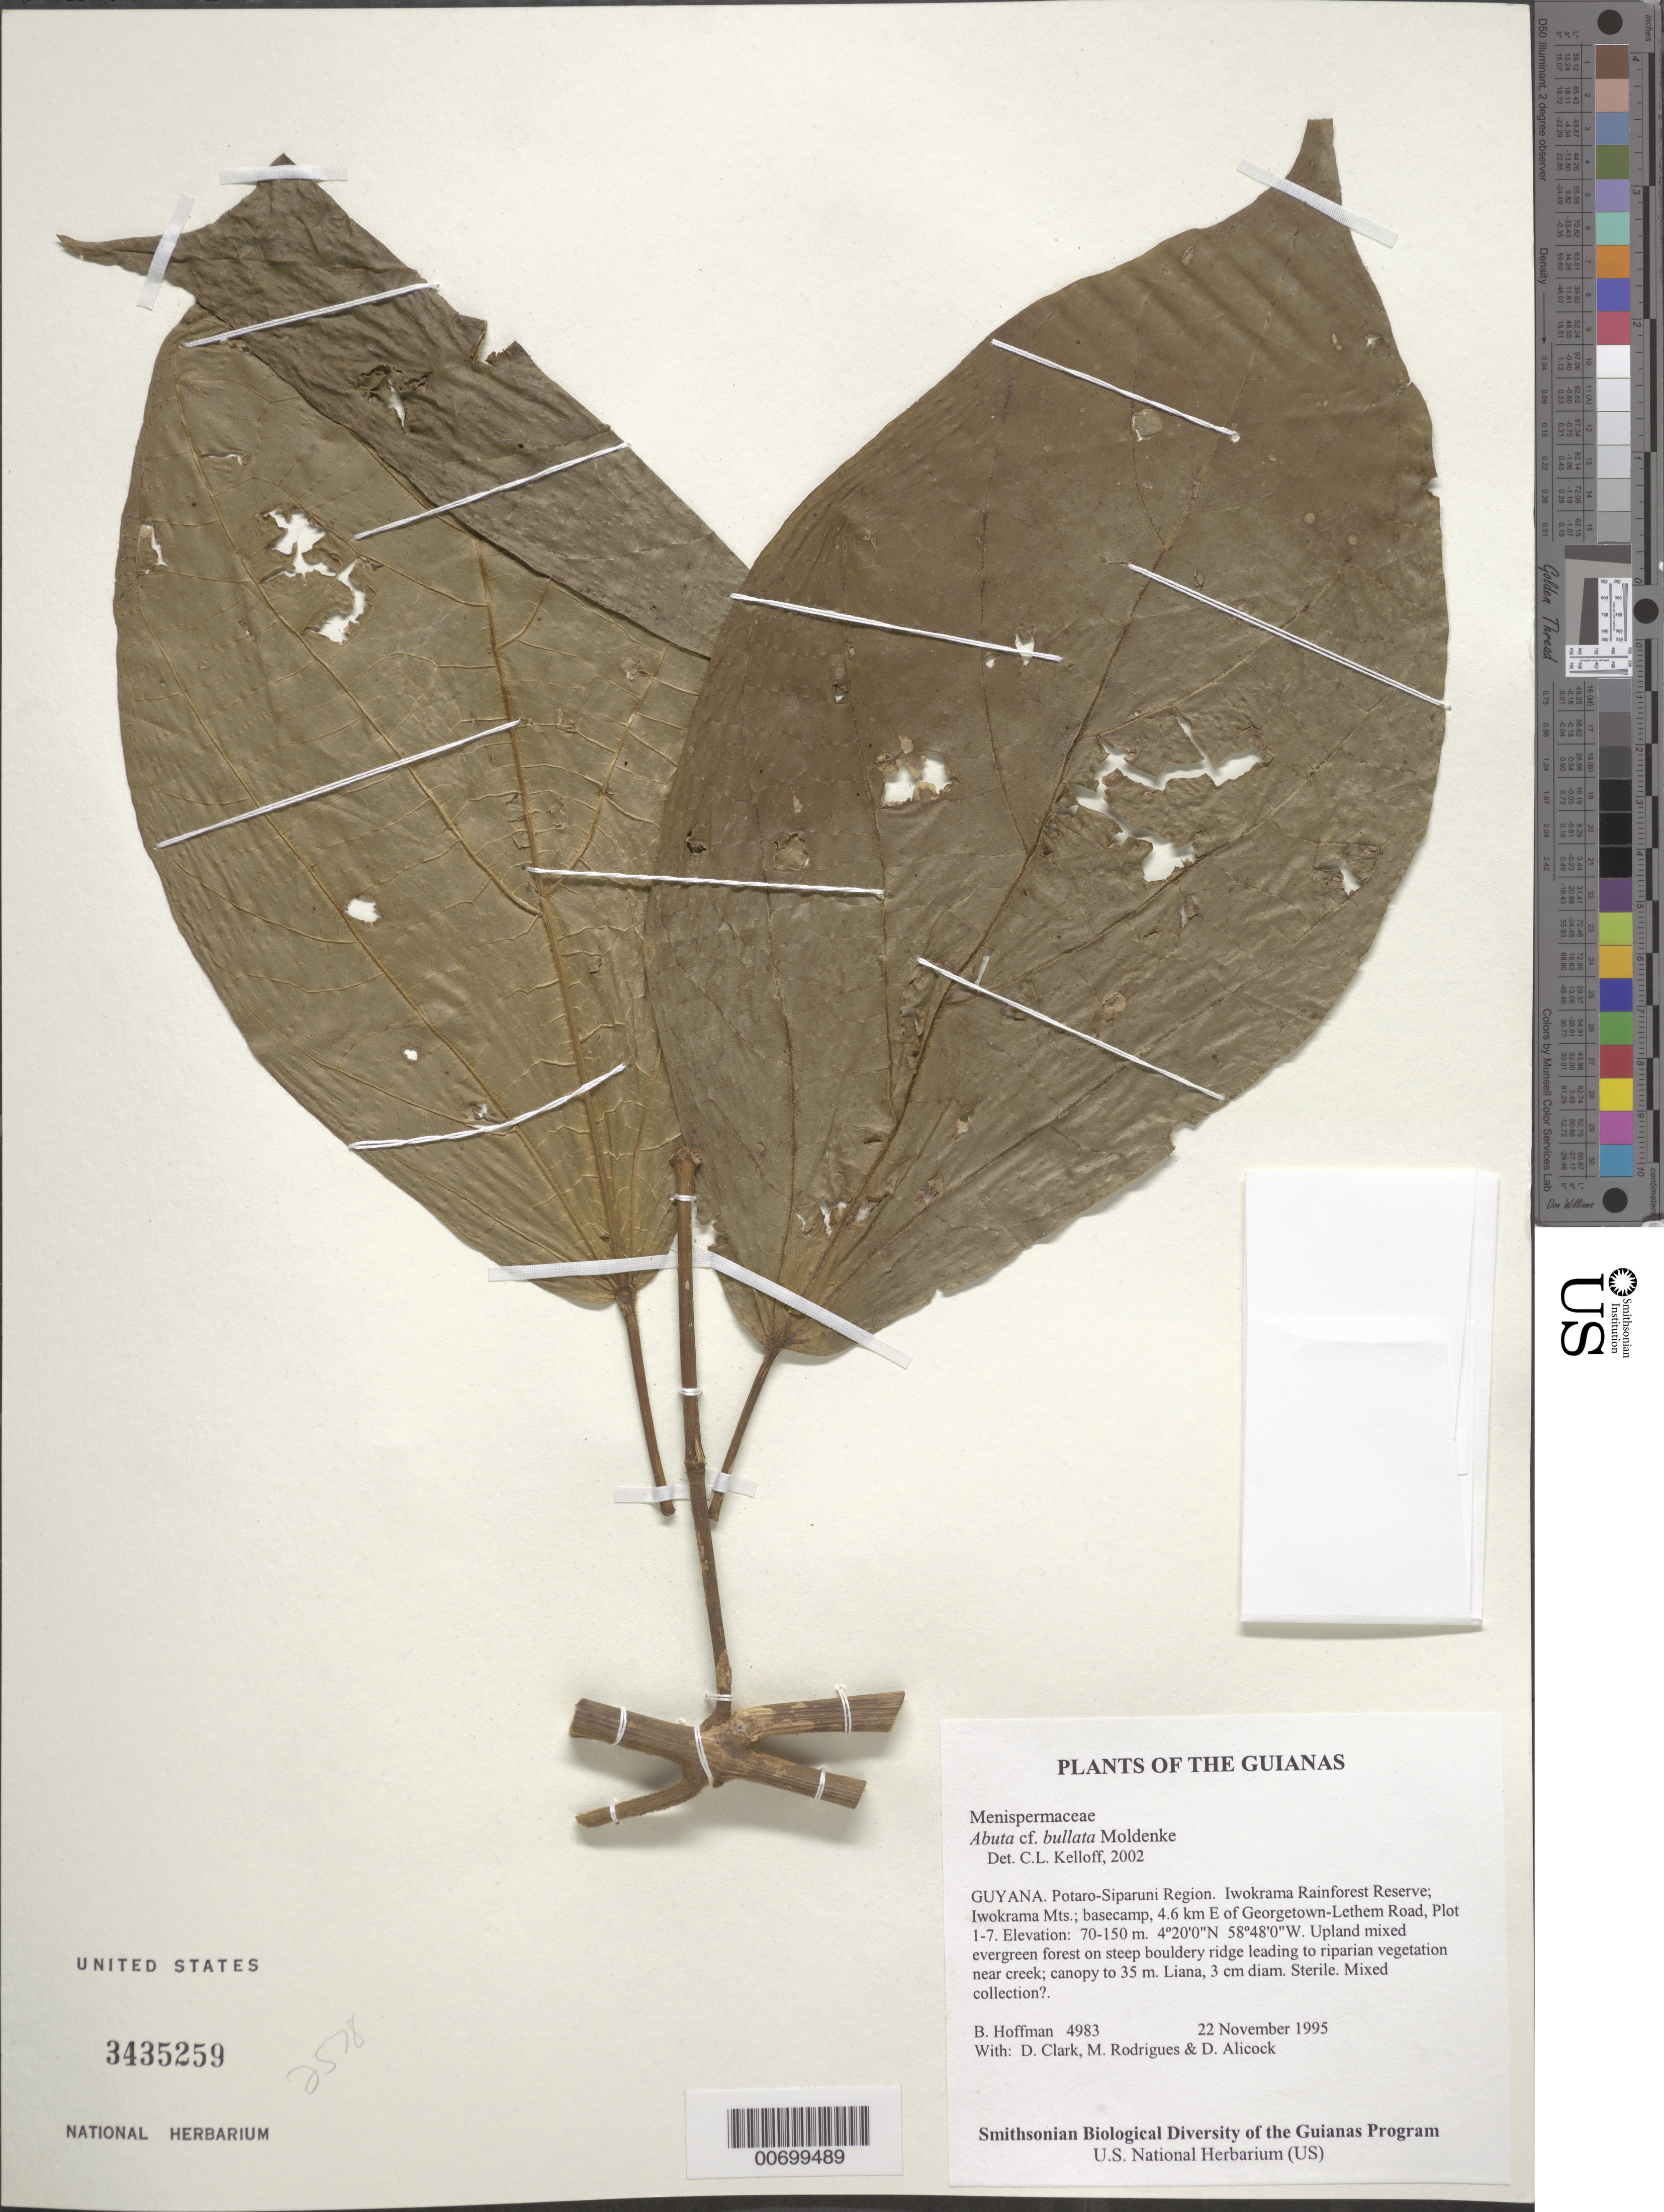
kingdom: Plantae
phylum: Tracheophyta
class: Magnoliopsida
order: Ranunculales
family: Menispermaceae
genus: Abuta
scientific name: Abuta bullata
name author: Moldenke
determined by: Kelloff, Carol L., (US), Smithsonian Institution - National Museum of Natural History (UNITED STATES)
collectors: B. Hoffman, H. D. Clarke, M. Rodrigues & D. Allicock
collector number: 4983 A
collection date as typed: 22 November 1995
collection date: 1995-11-22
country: Guyana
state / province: Potaro-Siparuni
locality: Iwokrama Rainforest Reserve; Iwokrama Mts.; basecamp at end of 4.6 km cut line E of Georgetown-Lethem Road, Iwokrama Plot 1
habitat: Upland mixed evergreen forest on steep bouldery ridge leading to riparian vegetation near creek; canopy to 35 m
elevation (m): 70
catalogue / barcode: US 34335259